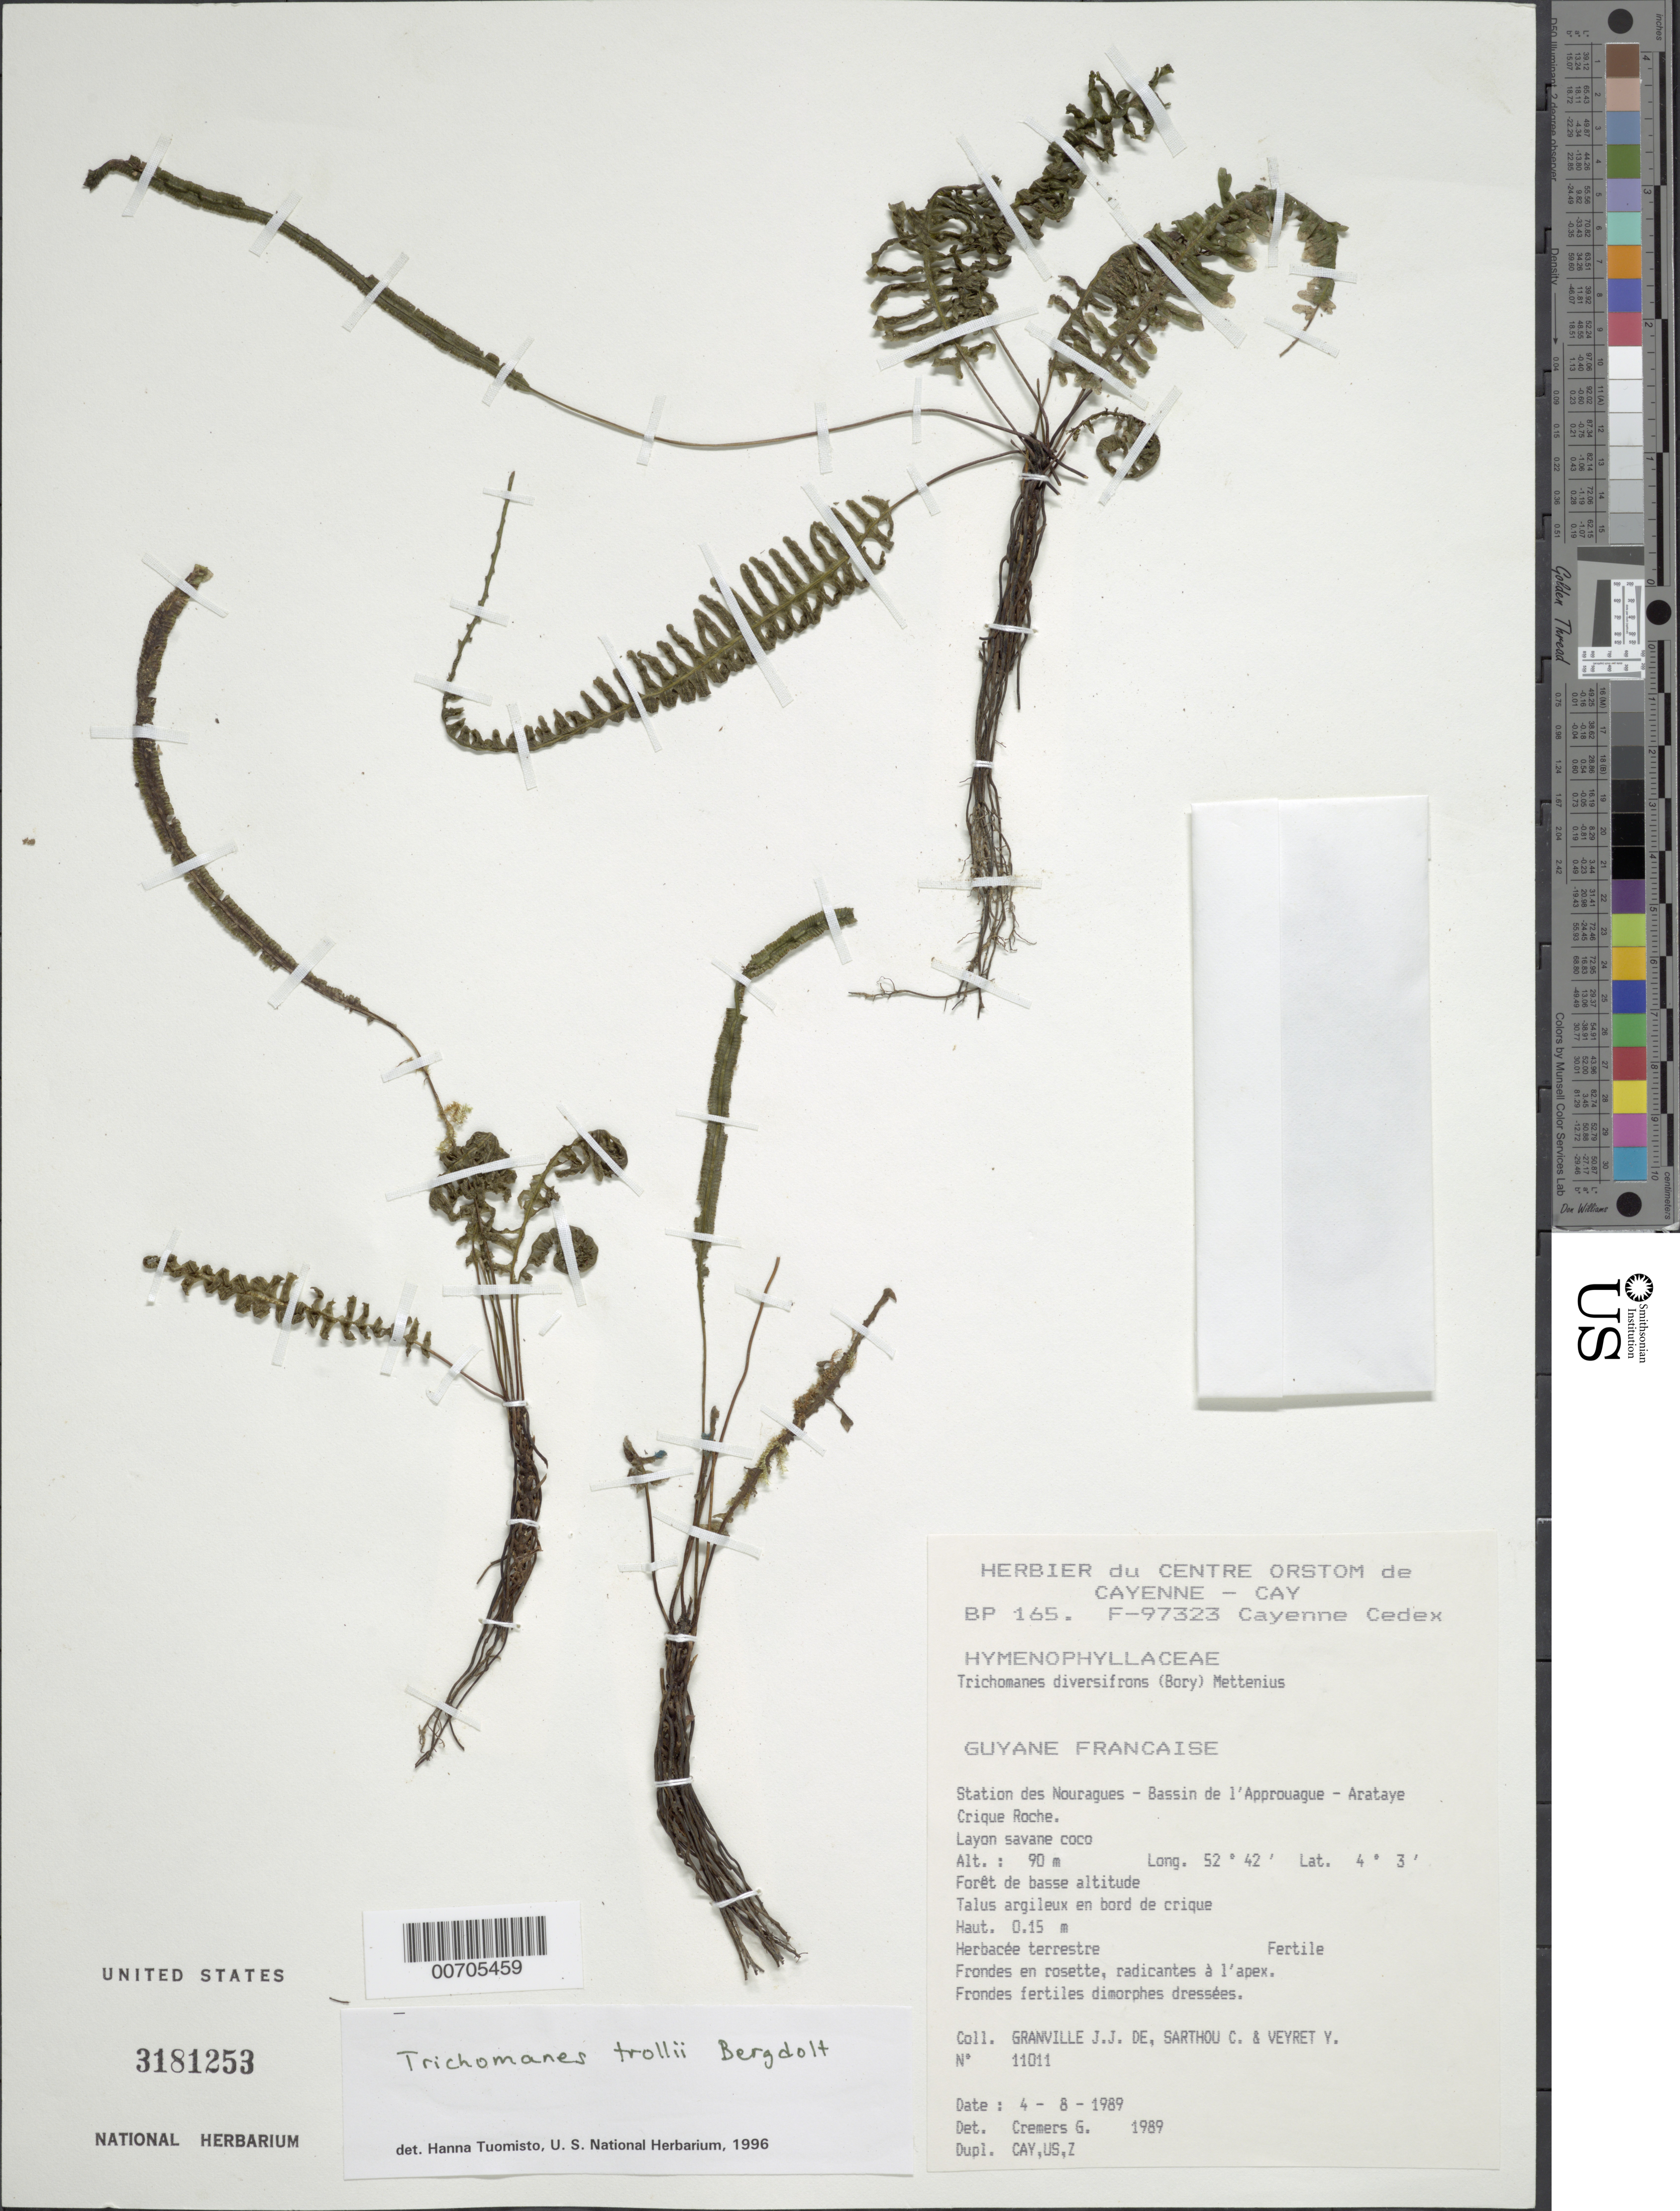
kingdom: Plantae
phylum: Tracheophyta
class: Polypodiopsida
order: Hymenophyllales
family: Hymenophyllaceae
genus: Trichomanes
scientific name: Trichomanes trollii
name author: Bergdolt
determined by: Tuomisto, Hanna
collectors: J.-J. de Granville, C. Sarthou & Y. Veyret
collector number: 11011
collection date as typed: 4-Aug-89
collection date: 1989-08-04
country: French Guiana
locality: Station des Nouragues, Bassin de l'Approuague, Arataye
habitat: Low forest, talus argileux en bord de crique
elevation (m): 90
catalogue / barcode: US 3181253